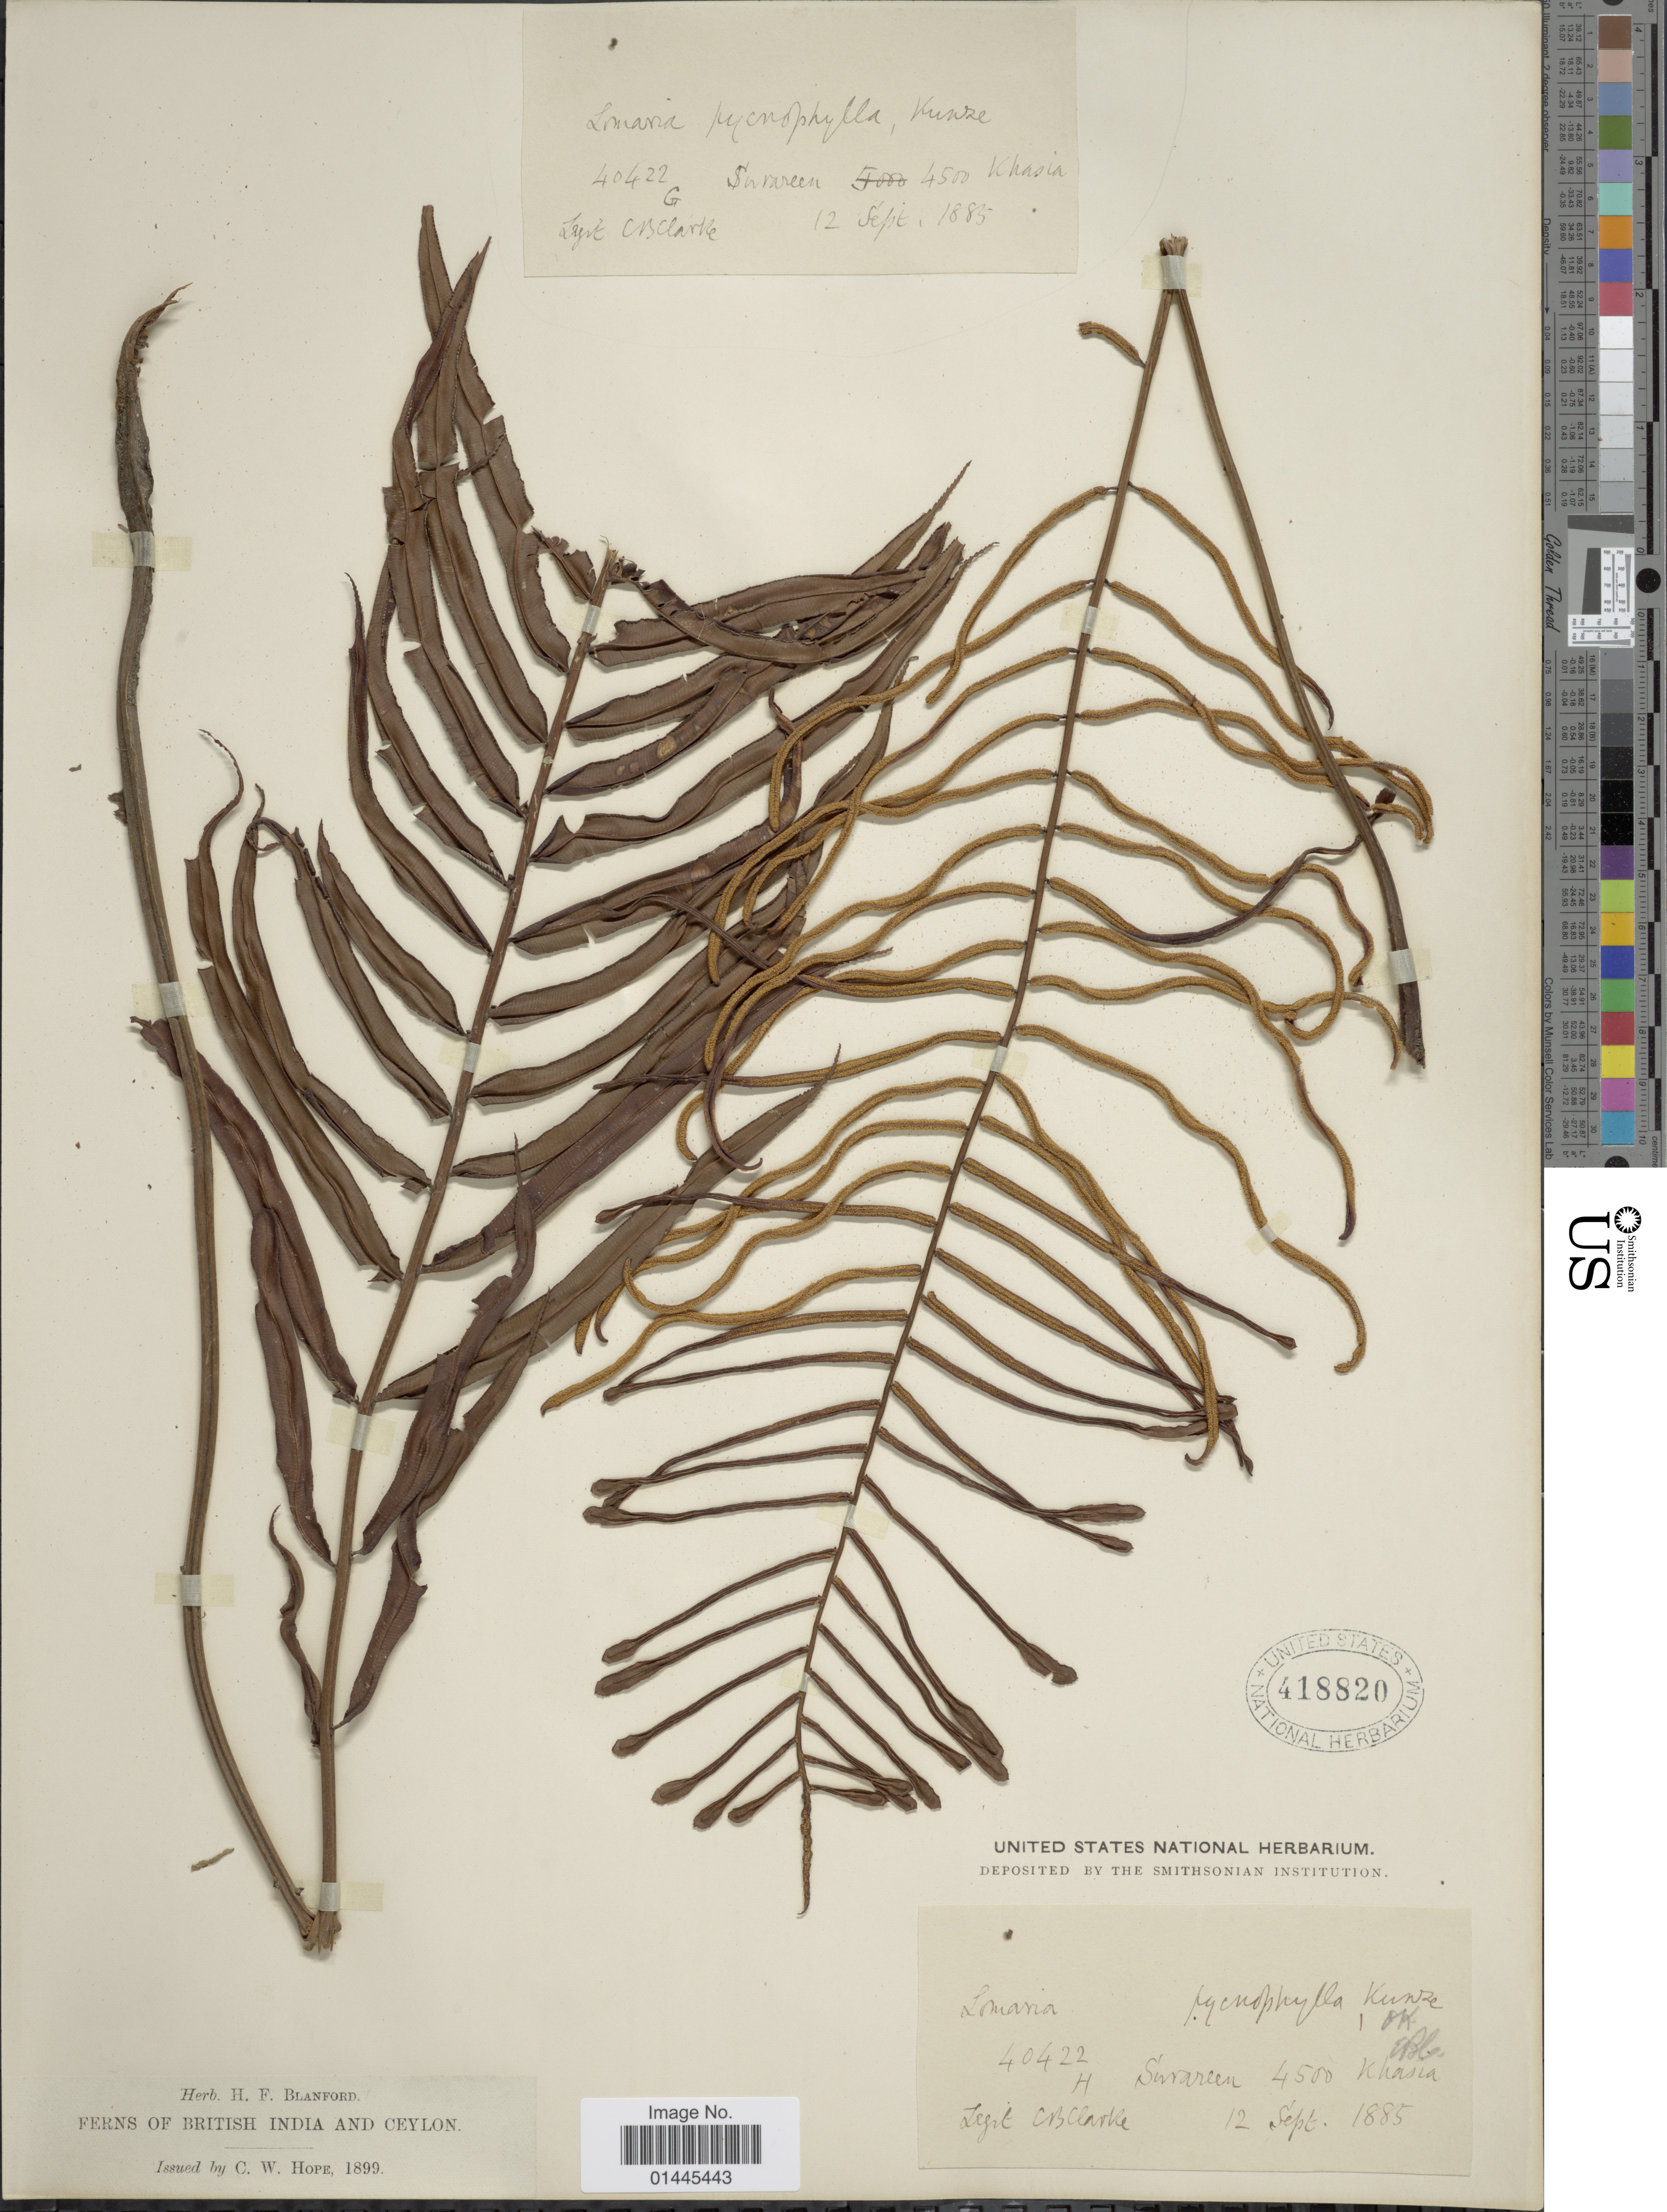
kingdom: Plantae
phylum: Tracheophyta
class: Polypodiopsida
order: Cyatheales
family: Plagiogyriaceae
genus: Plagiogyria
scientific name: Plagiogyria pycnophylla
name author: (Kunze) Mett.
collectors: C. B. Clarke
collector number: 40422H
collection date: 1885-09-12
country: India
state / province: Meghalaya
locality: Surareen [interpreted], Khasia, British India and Ceylon.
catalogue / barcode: US 418820